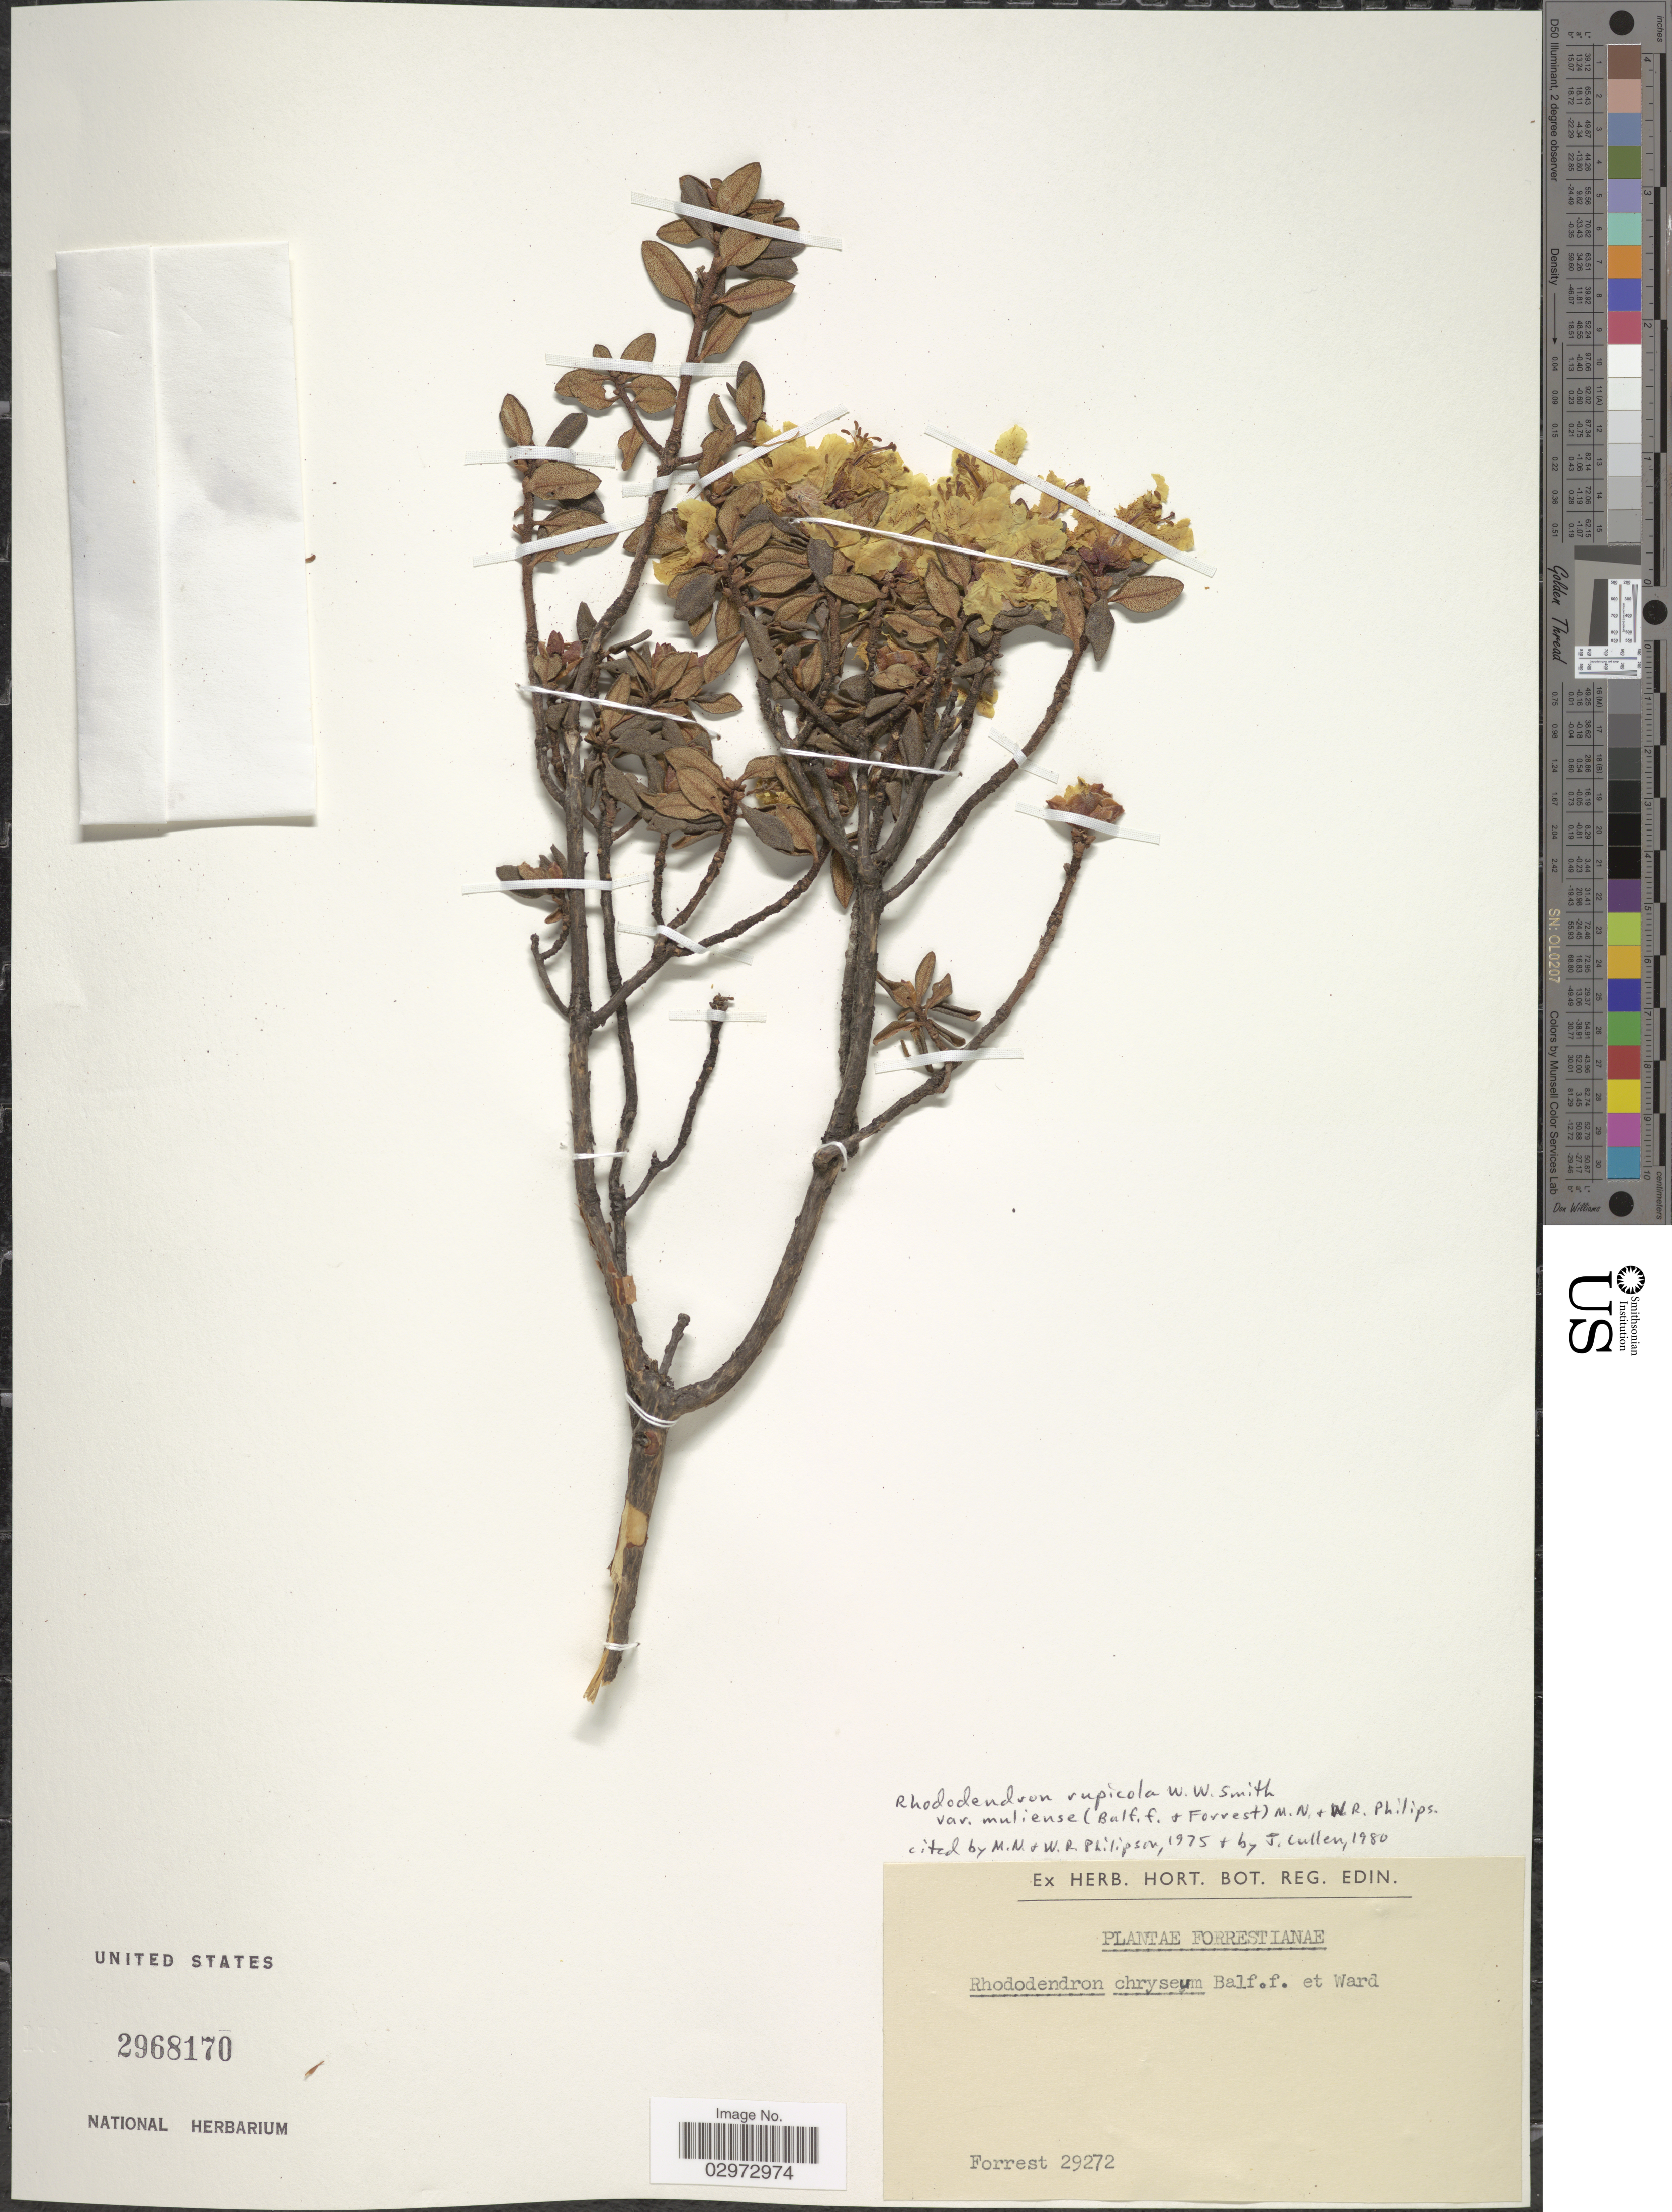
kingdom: Plantae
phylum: Tracheophyta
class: Magnoliopsida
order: Ericales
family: Ericaceae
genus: Rhododendron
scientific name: Rhododendron rupicola var. muliense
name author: (Balf. f. & Forrest) Philipson & M. N. Philipson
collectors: -. Forrest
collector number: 29272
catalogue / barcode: US 2968170